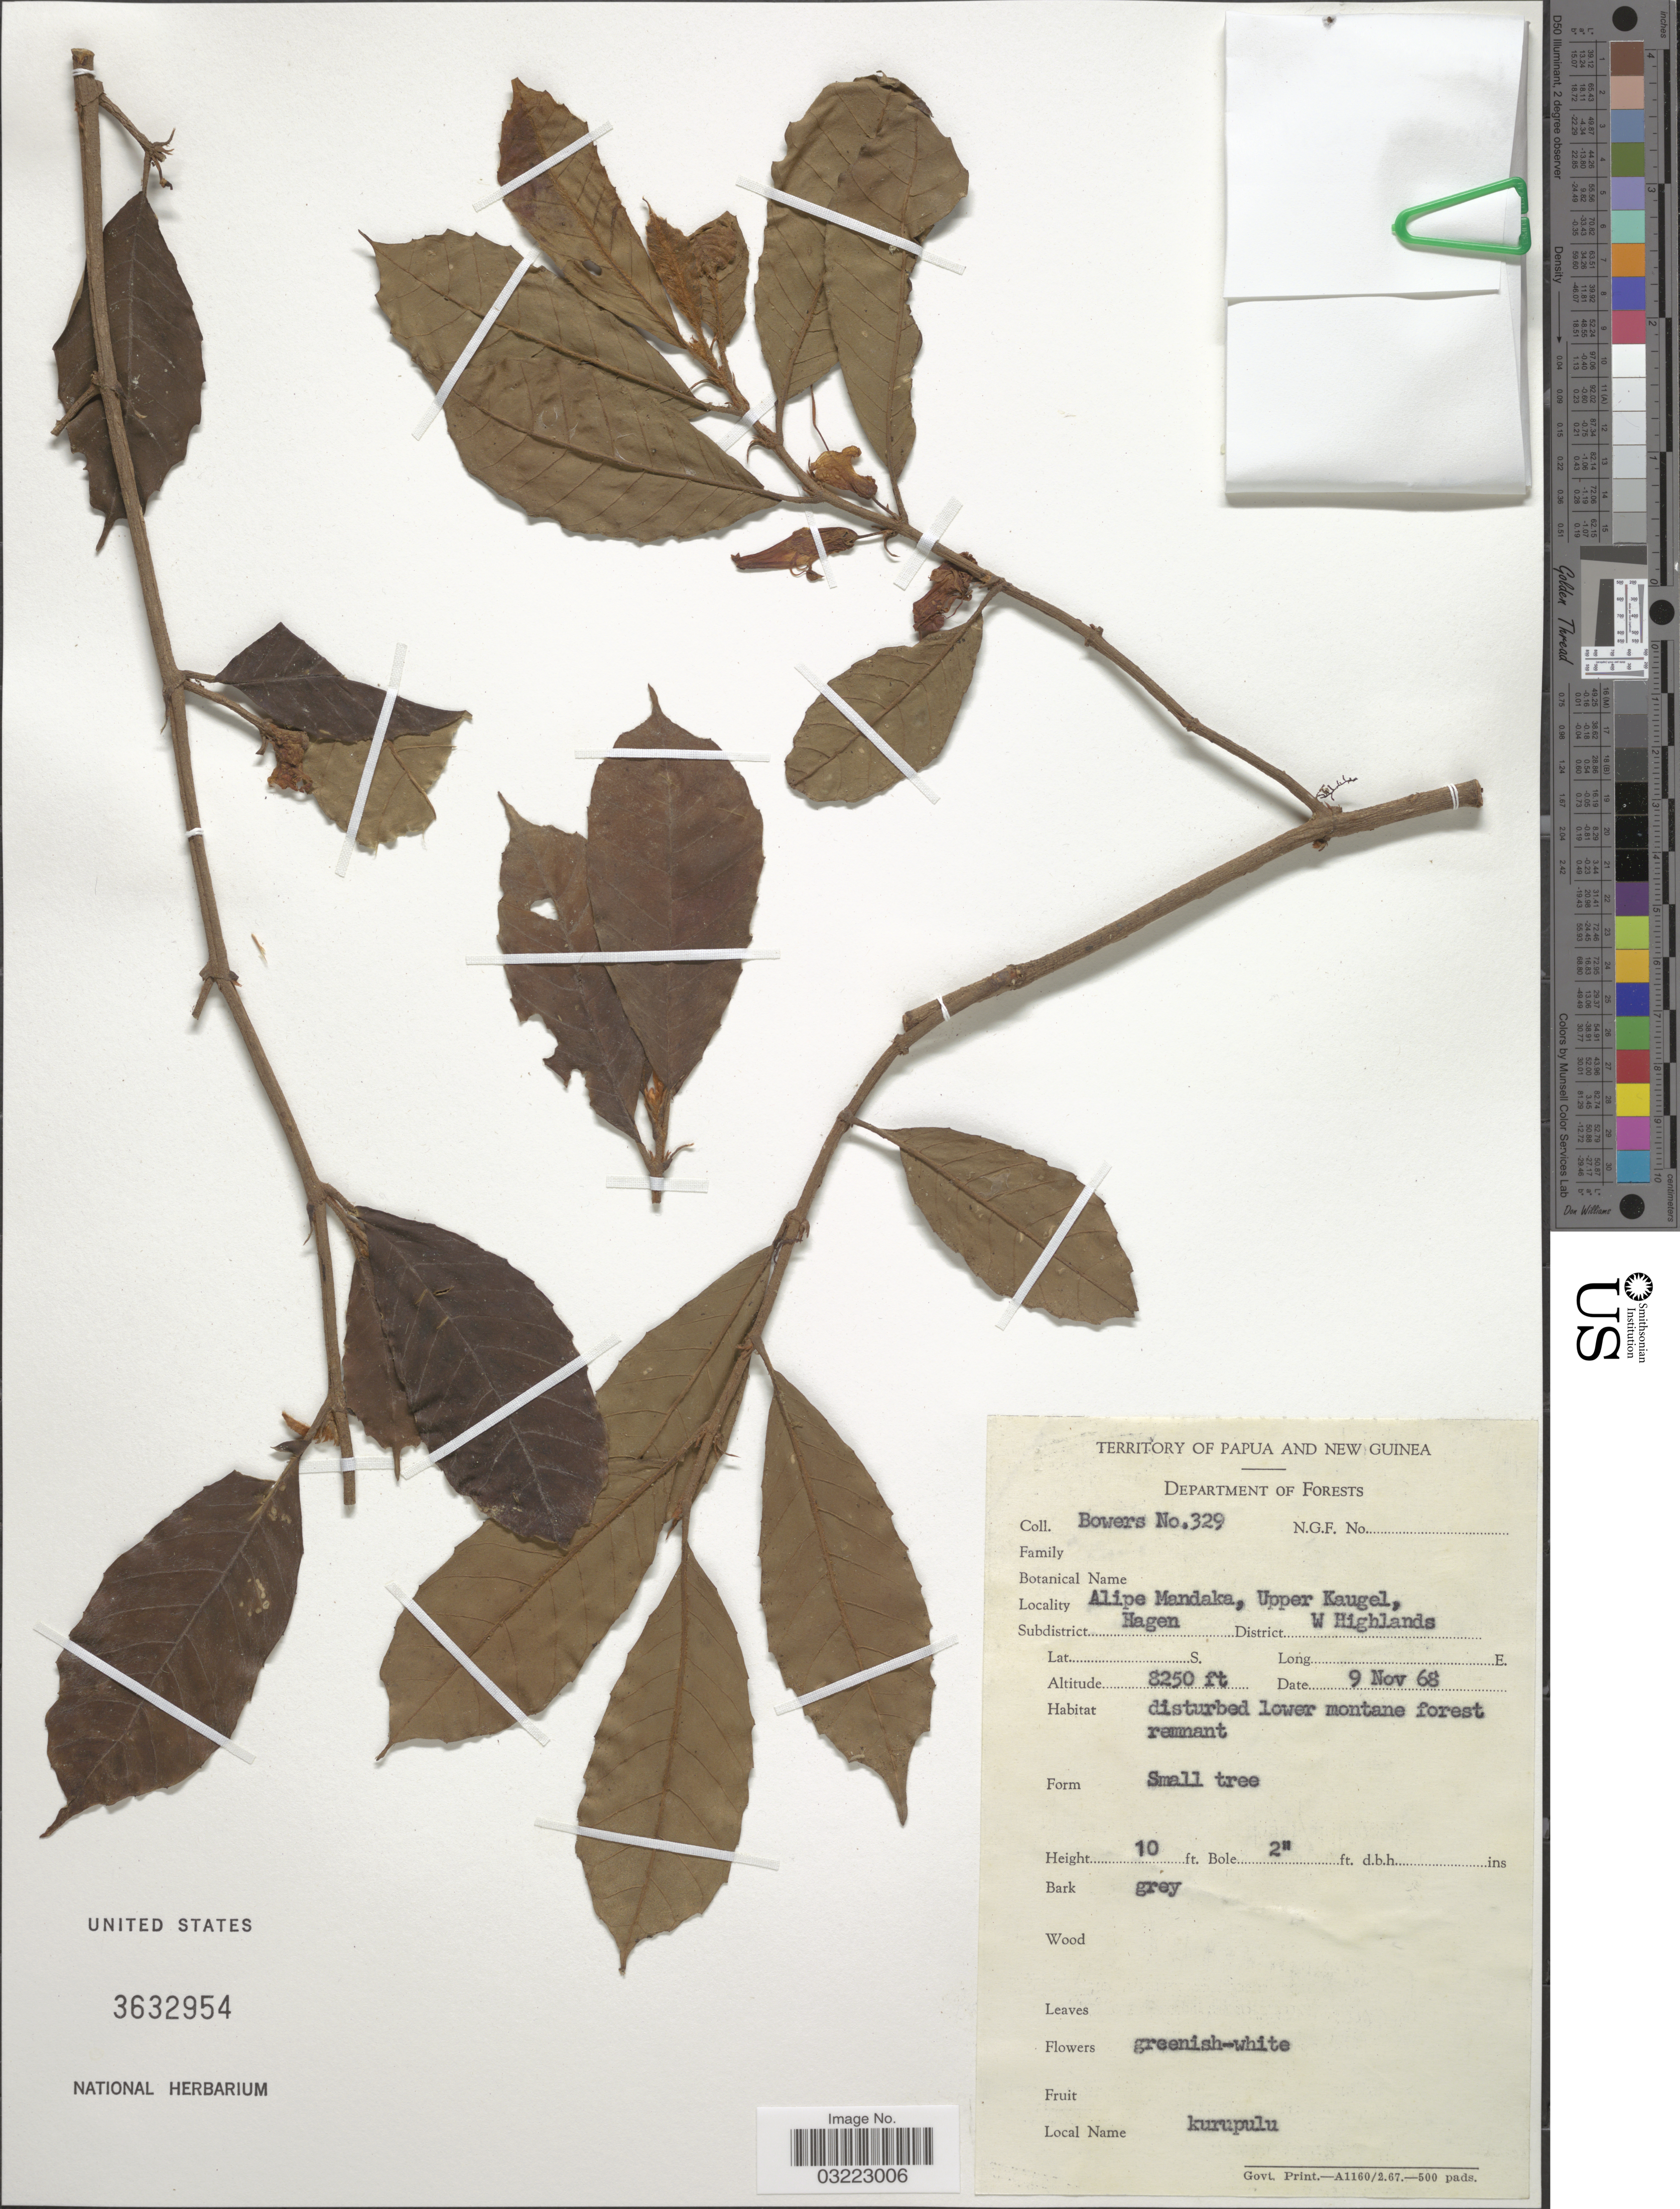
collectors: -. Bowers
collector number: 329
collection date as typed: Transcribed d/m/y: 9/11/68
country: Papua New Guinea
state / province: Western Highlands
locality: Territory of Papua and New Guinea. Alipe Mandaka, Upper Kaugel. Subdistrict Hagen. District W. Highlands.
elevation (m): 2515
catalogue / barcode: US 3632954